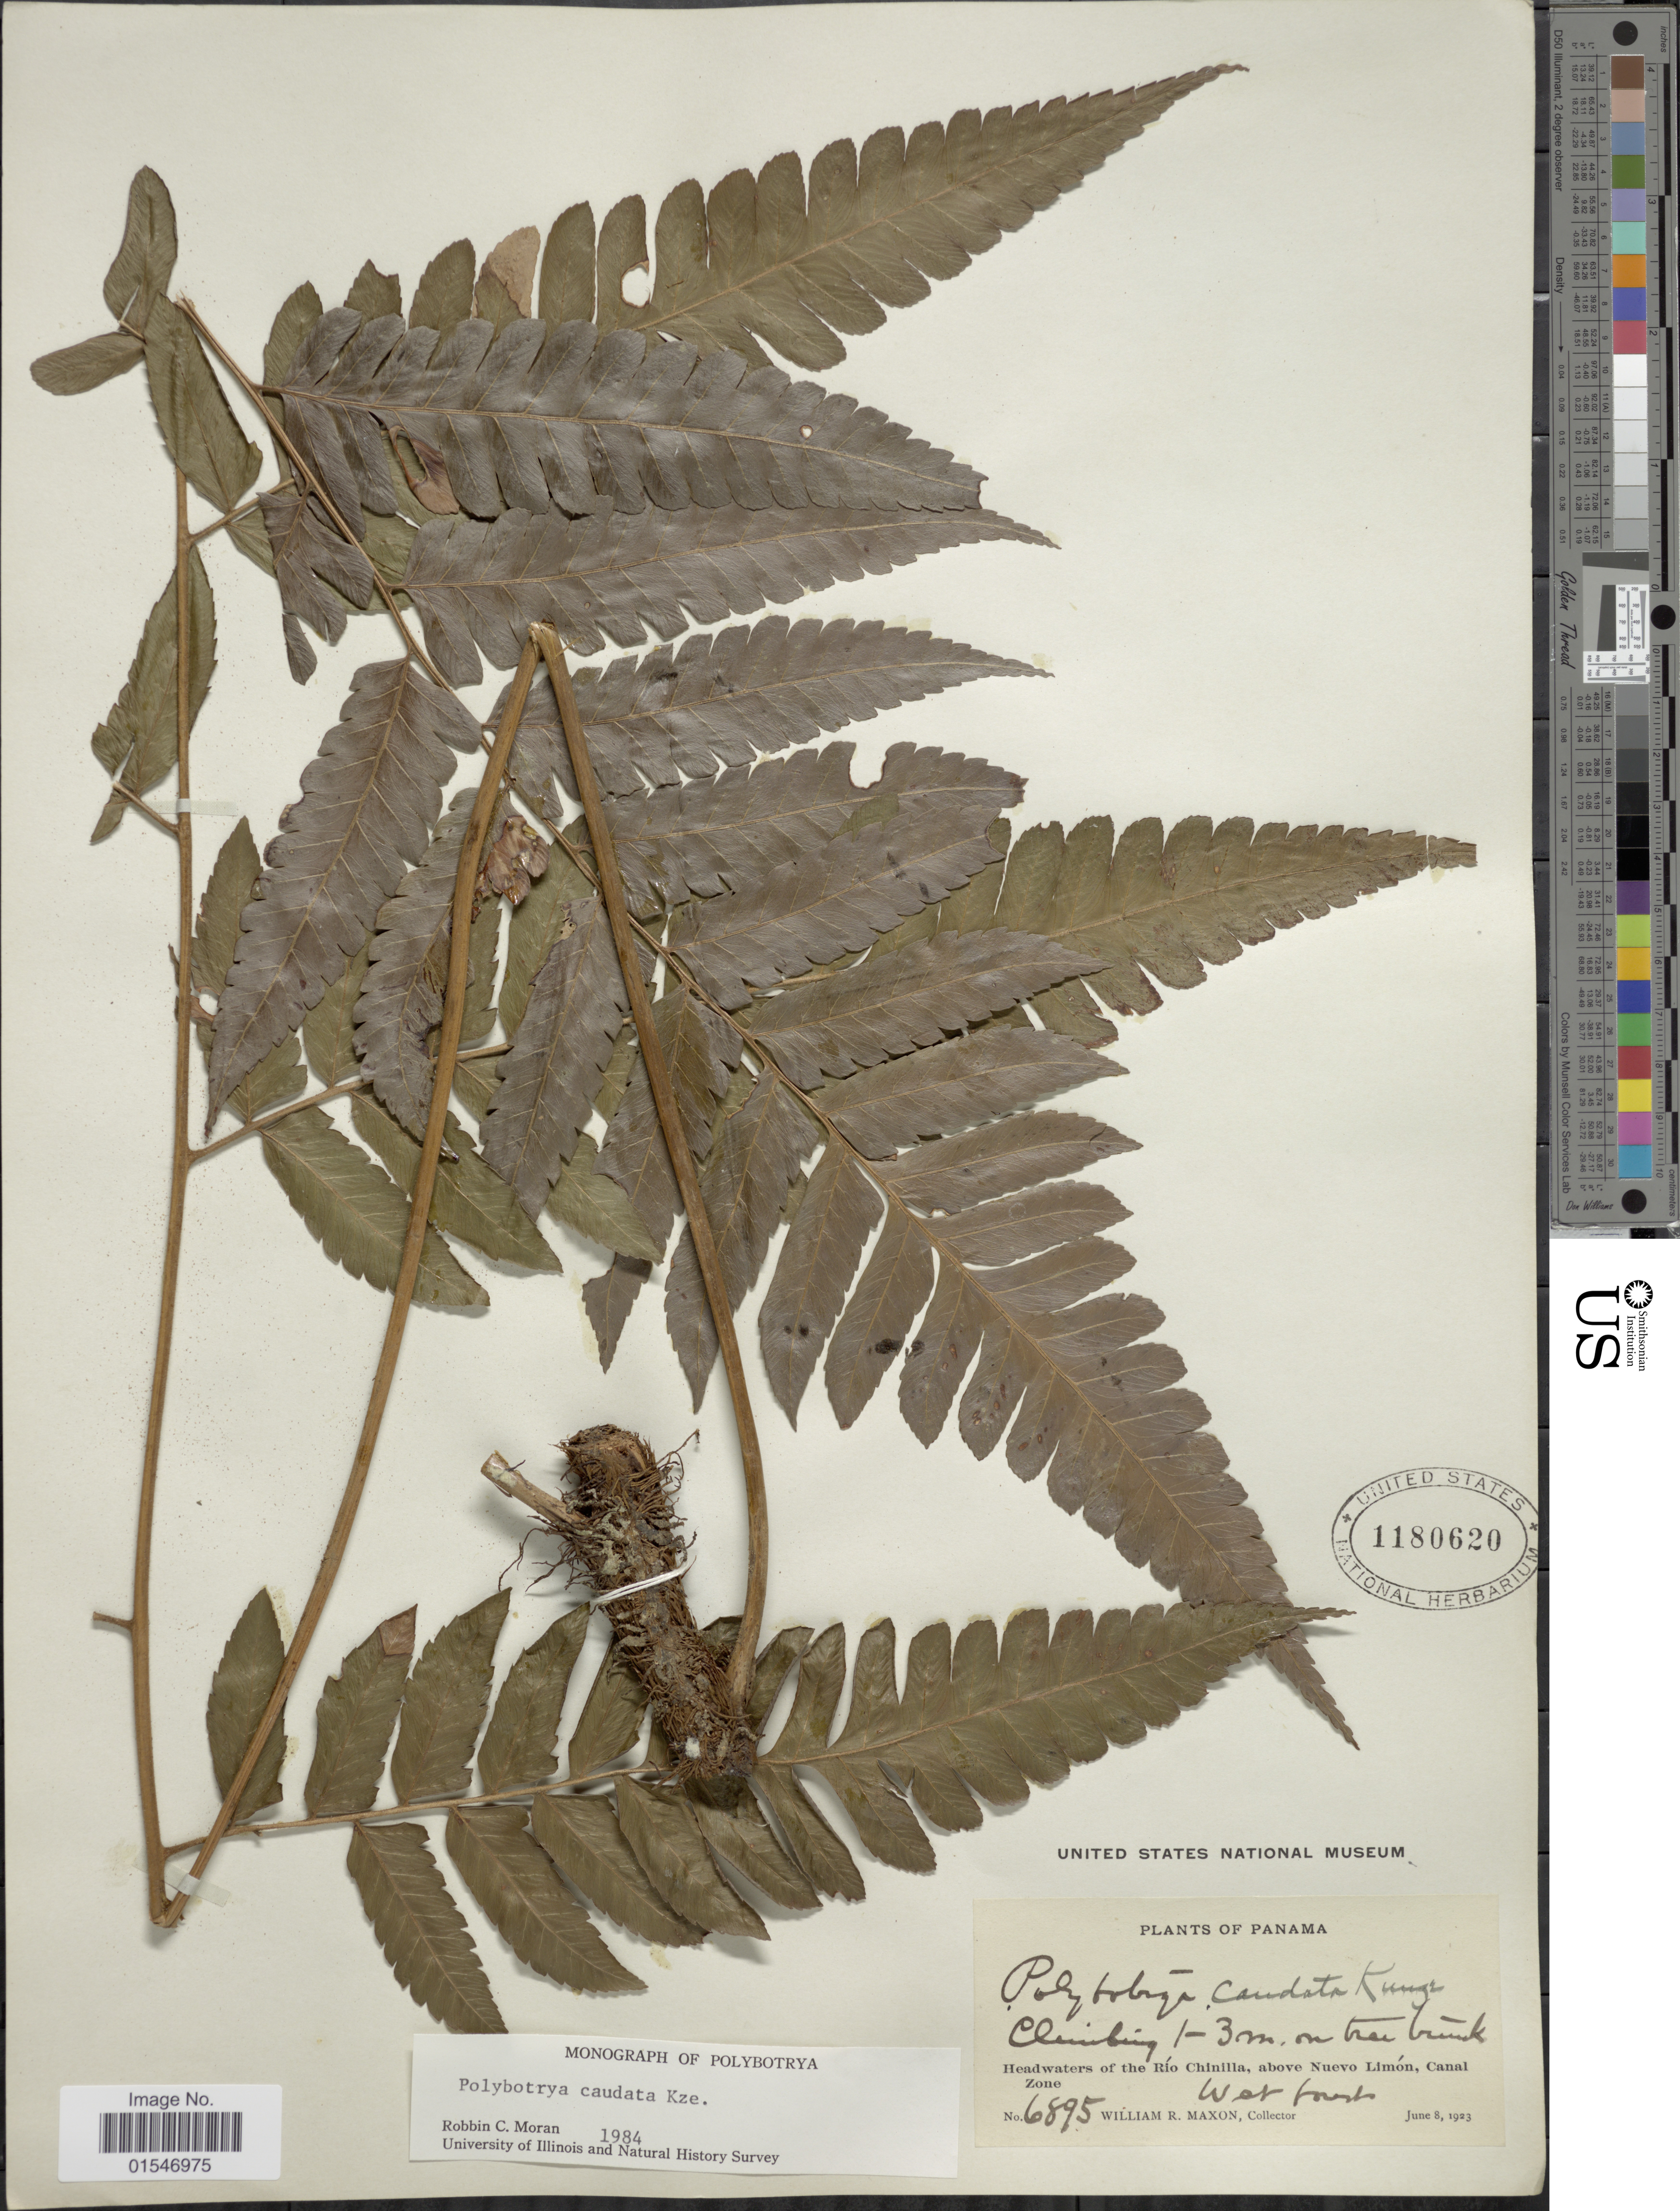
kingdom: Plantae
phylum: Tracheophyta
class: Polypodiopsida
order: Polypodiales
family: Dryopteridaceae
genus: Polybotrya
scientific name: Polybotrya caudata f. caudata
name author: Kunze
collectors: W. R. Maxon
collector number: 6895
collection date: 1923-06-08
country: Panama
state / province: Colón / Panamá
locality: Panama, Headwaters of the Rio Chinila, above Nuevo Limon, Canal Zone.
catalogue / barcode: US 1180620